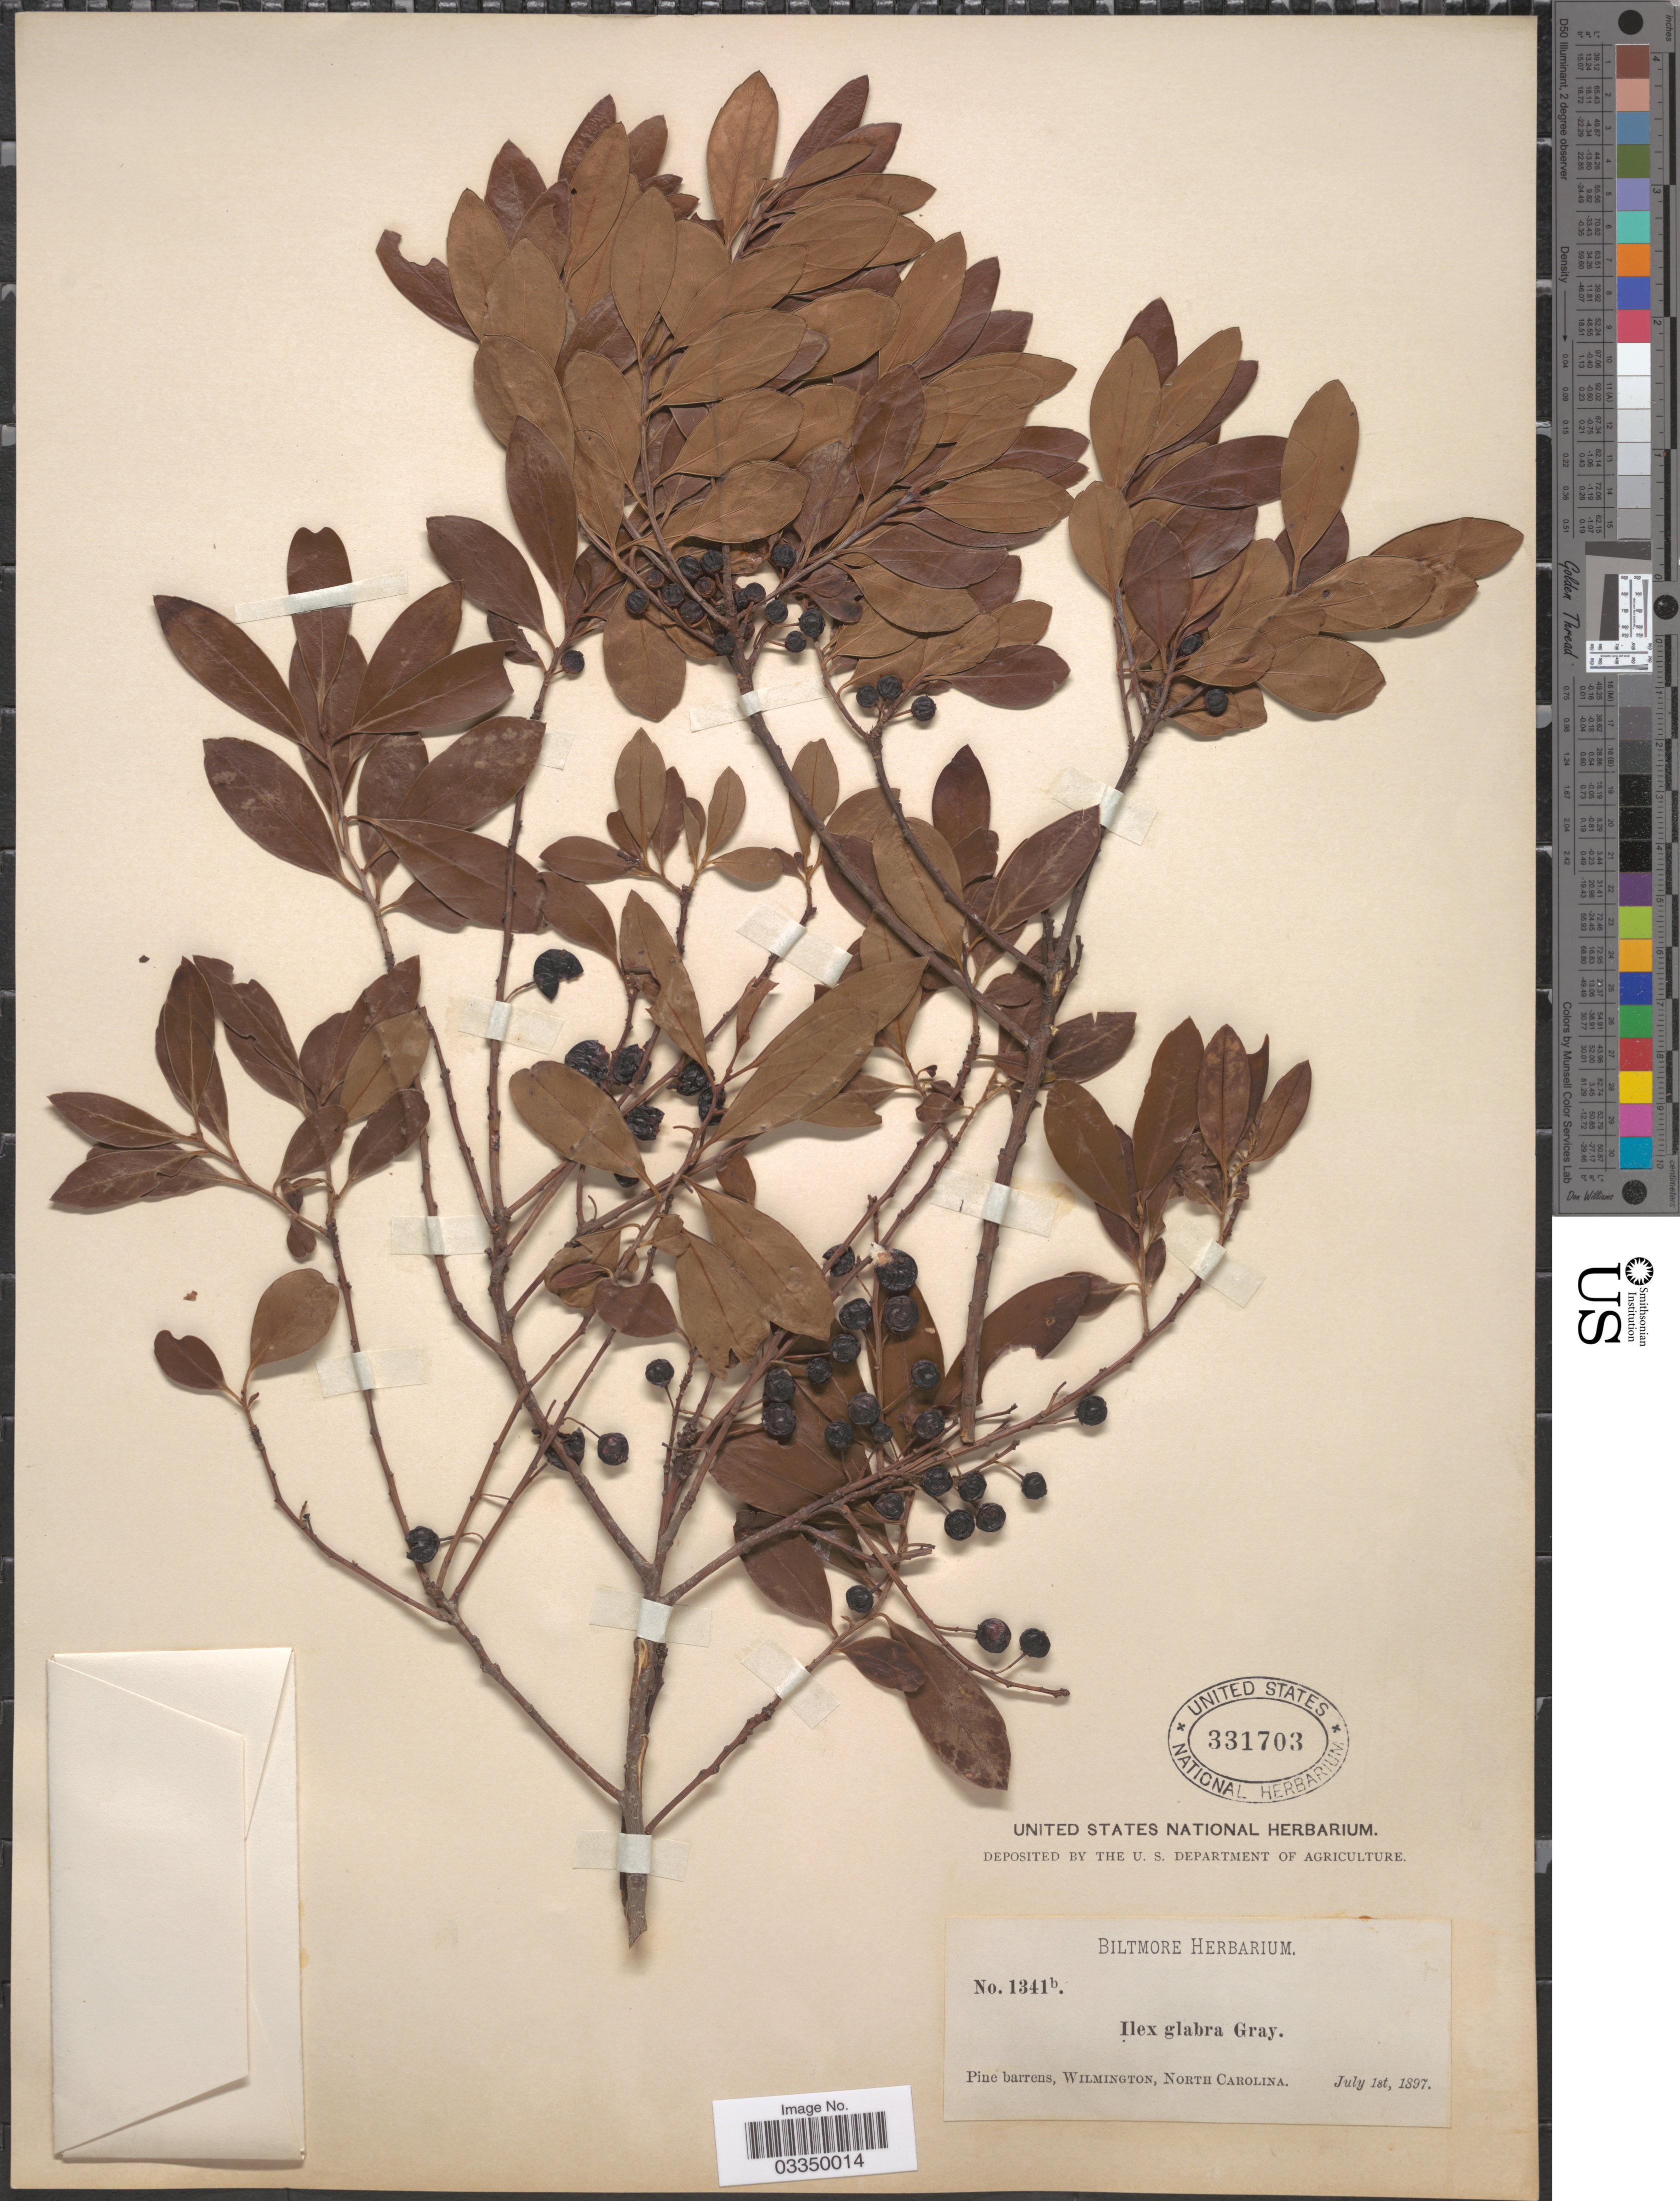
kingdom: Plantae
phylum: Tracheophyta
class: Magnoliopsida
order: Aquifoliales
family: Aquifoliaceae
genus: Ilex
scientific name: Ilex glabra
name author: (L.) A. Gray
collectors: ex herb. Biltmore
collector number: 1341b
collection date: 1897-07-01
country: United States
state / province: North Carolina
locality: Wilmington.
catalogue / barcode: US 331703